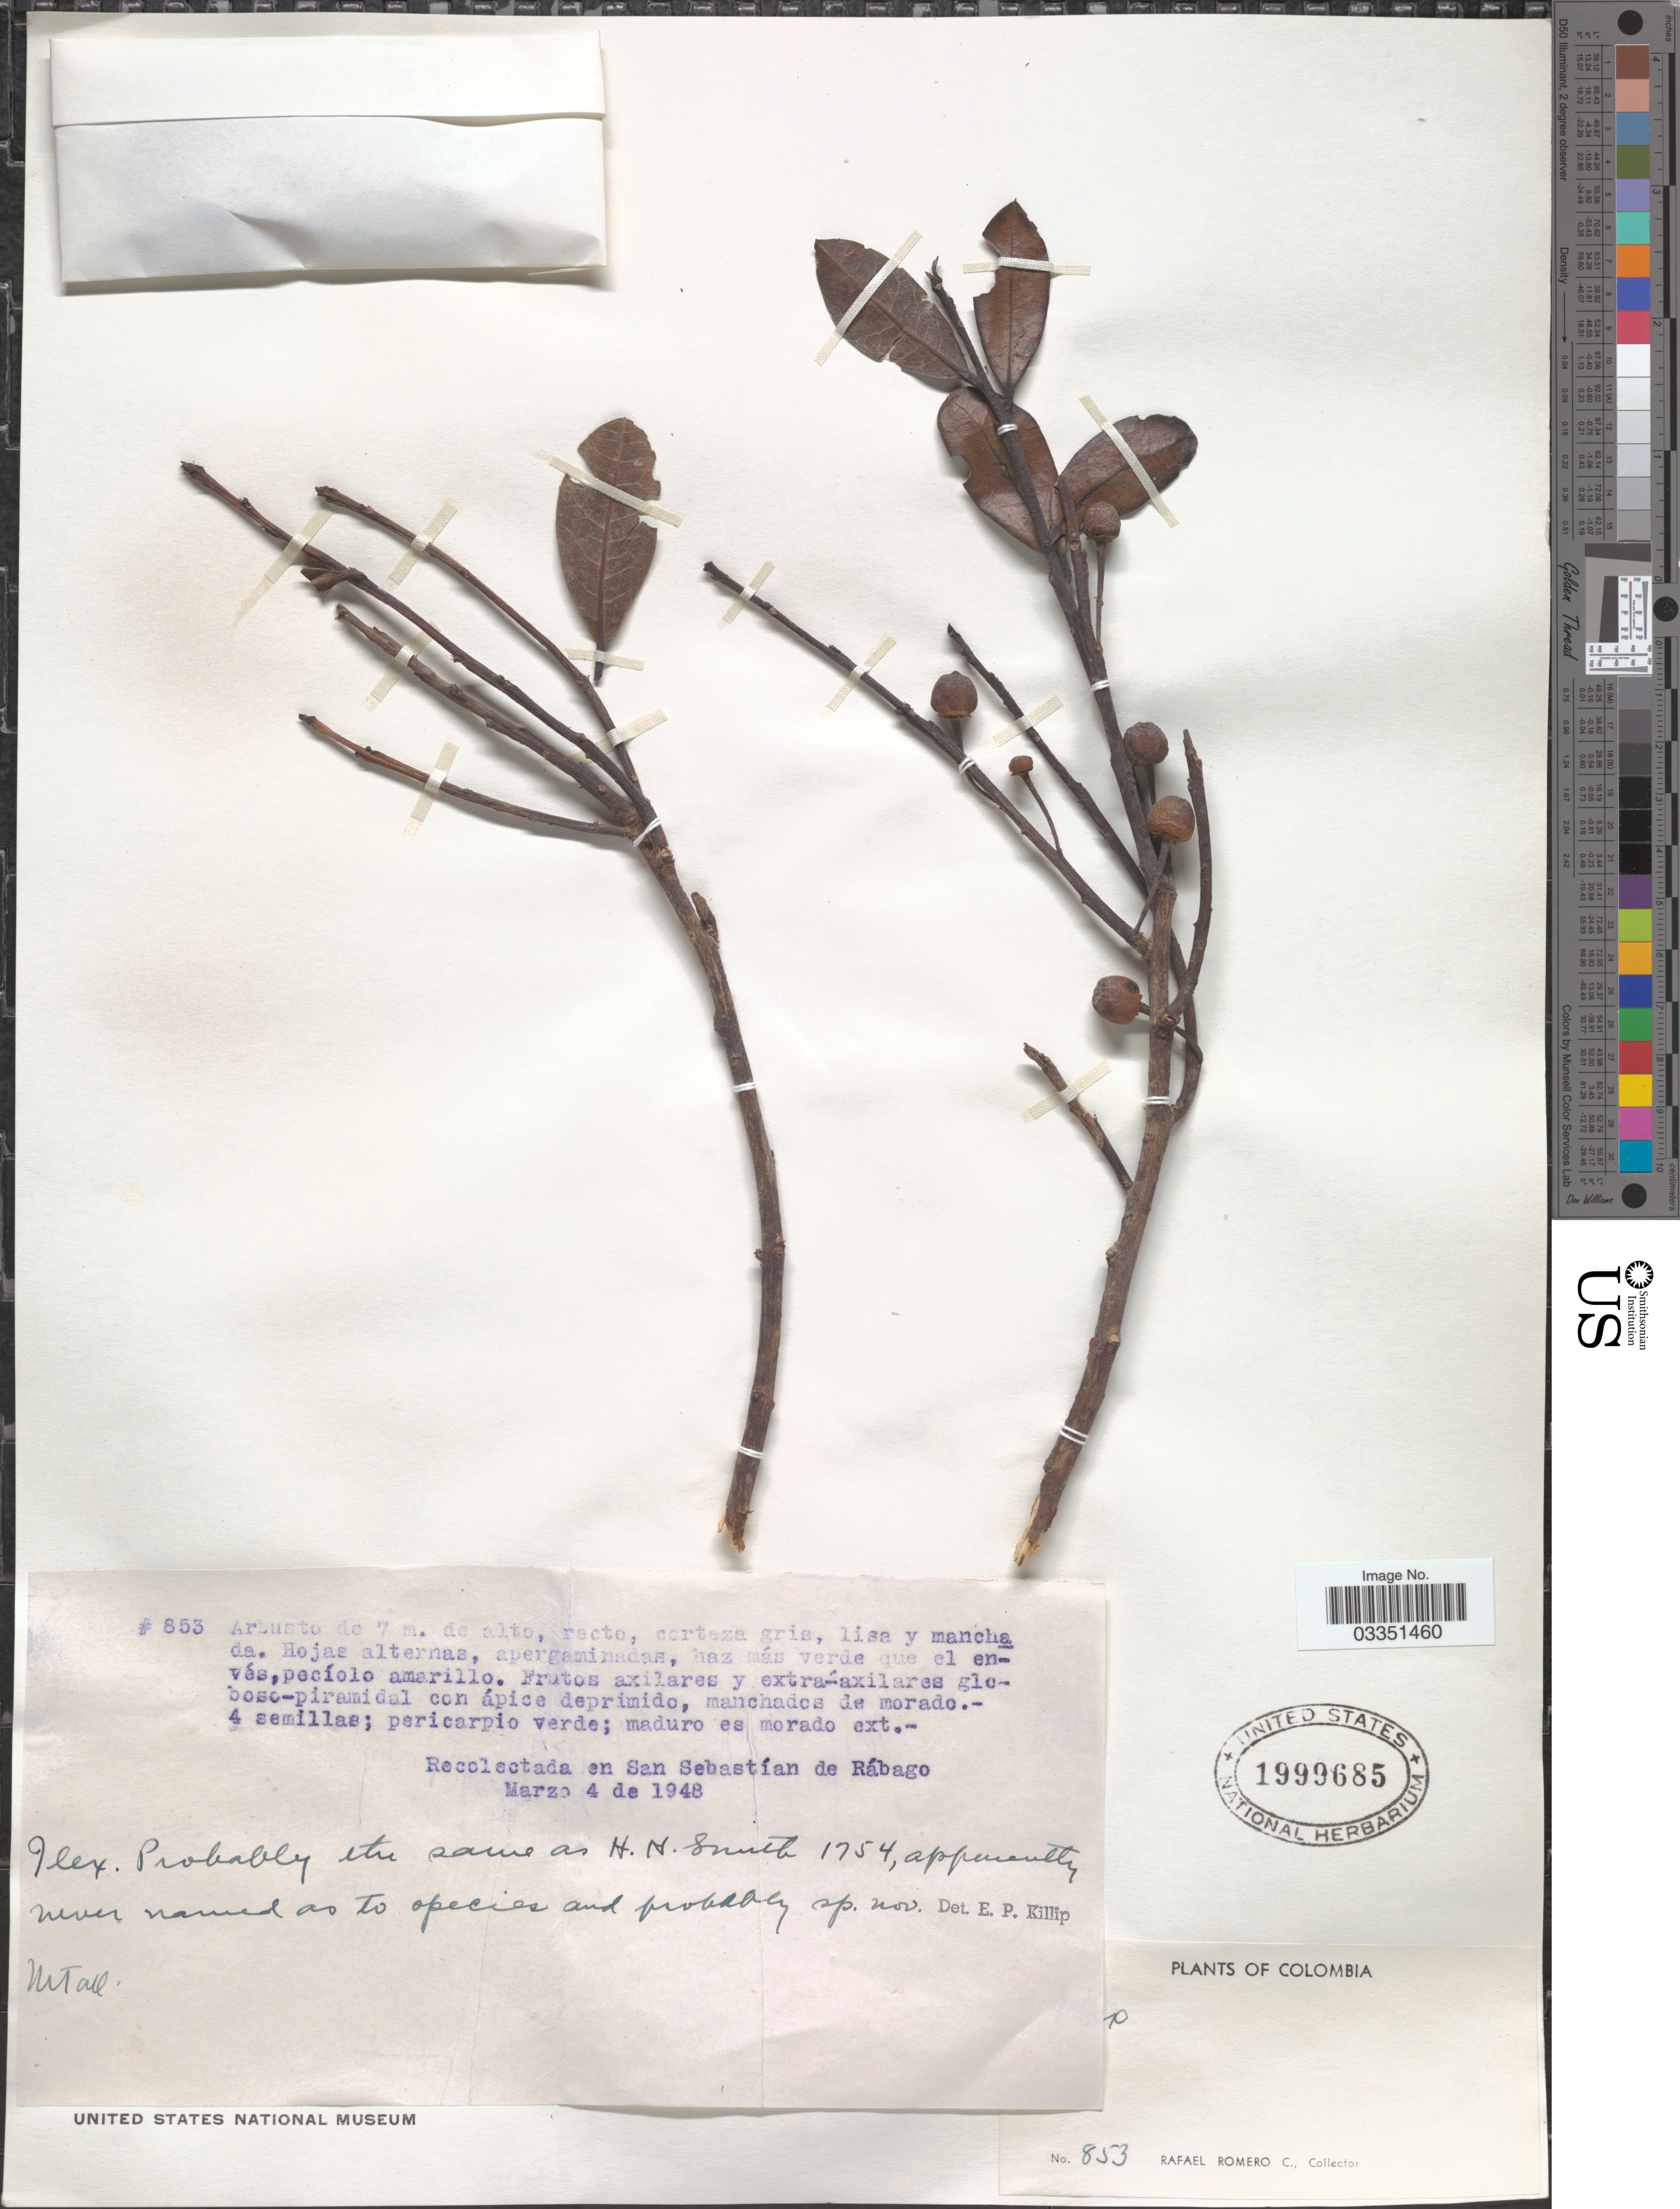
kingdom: Plantae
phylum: Tracheophyta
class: Magnoliopsida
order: Aquifoliales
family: Aquifoliaceae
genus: Ilex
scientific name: Ilex sp.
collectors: R. Romero Castañeda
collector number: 853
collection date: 1948-03-04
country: Colombia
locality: San Sebastían de Rábago.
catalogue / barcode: US 1999685